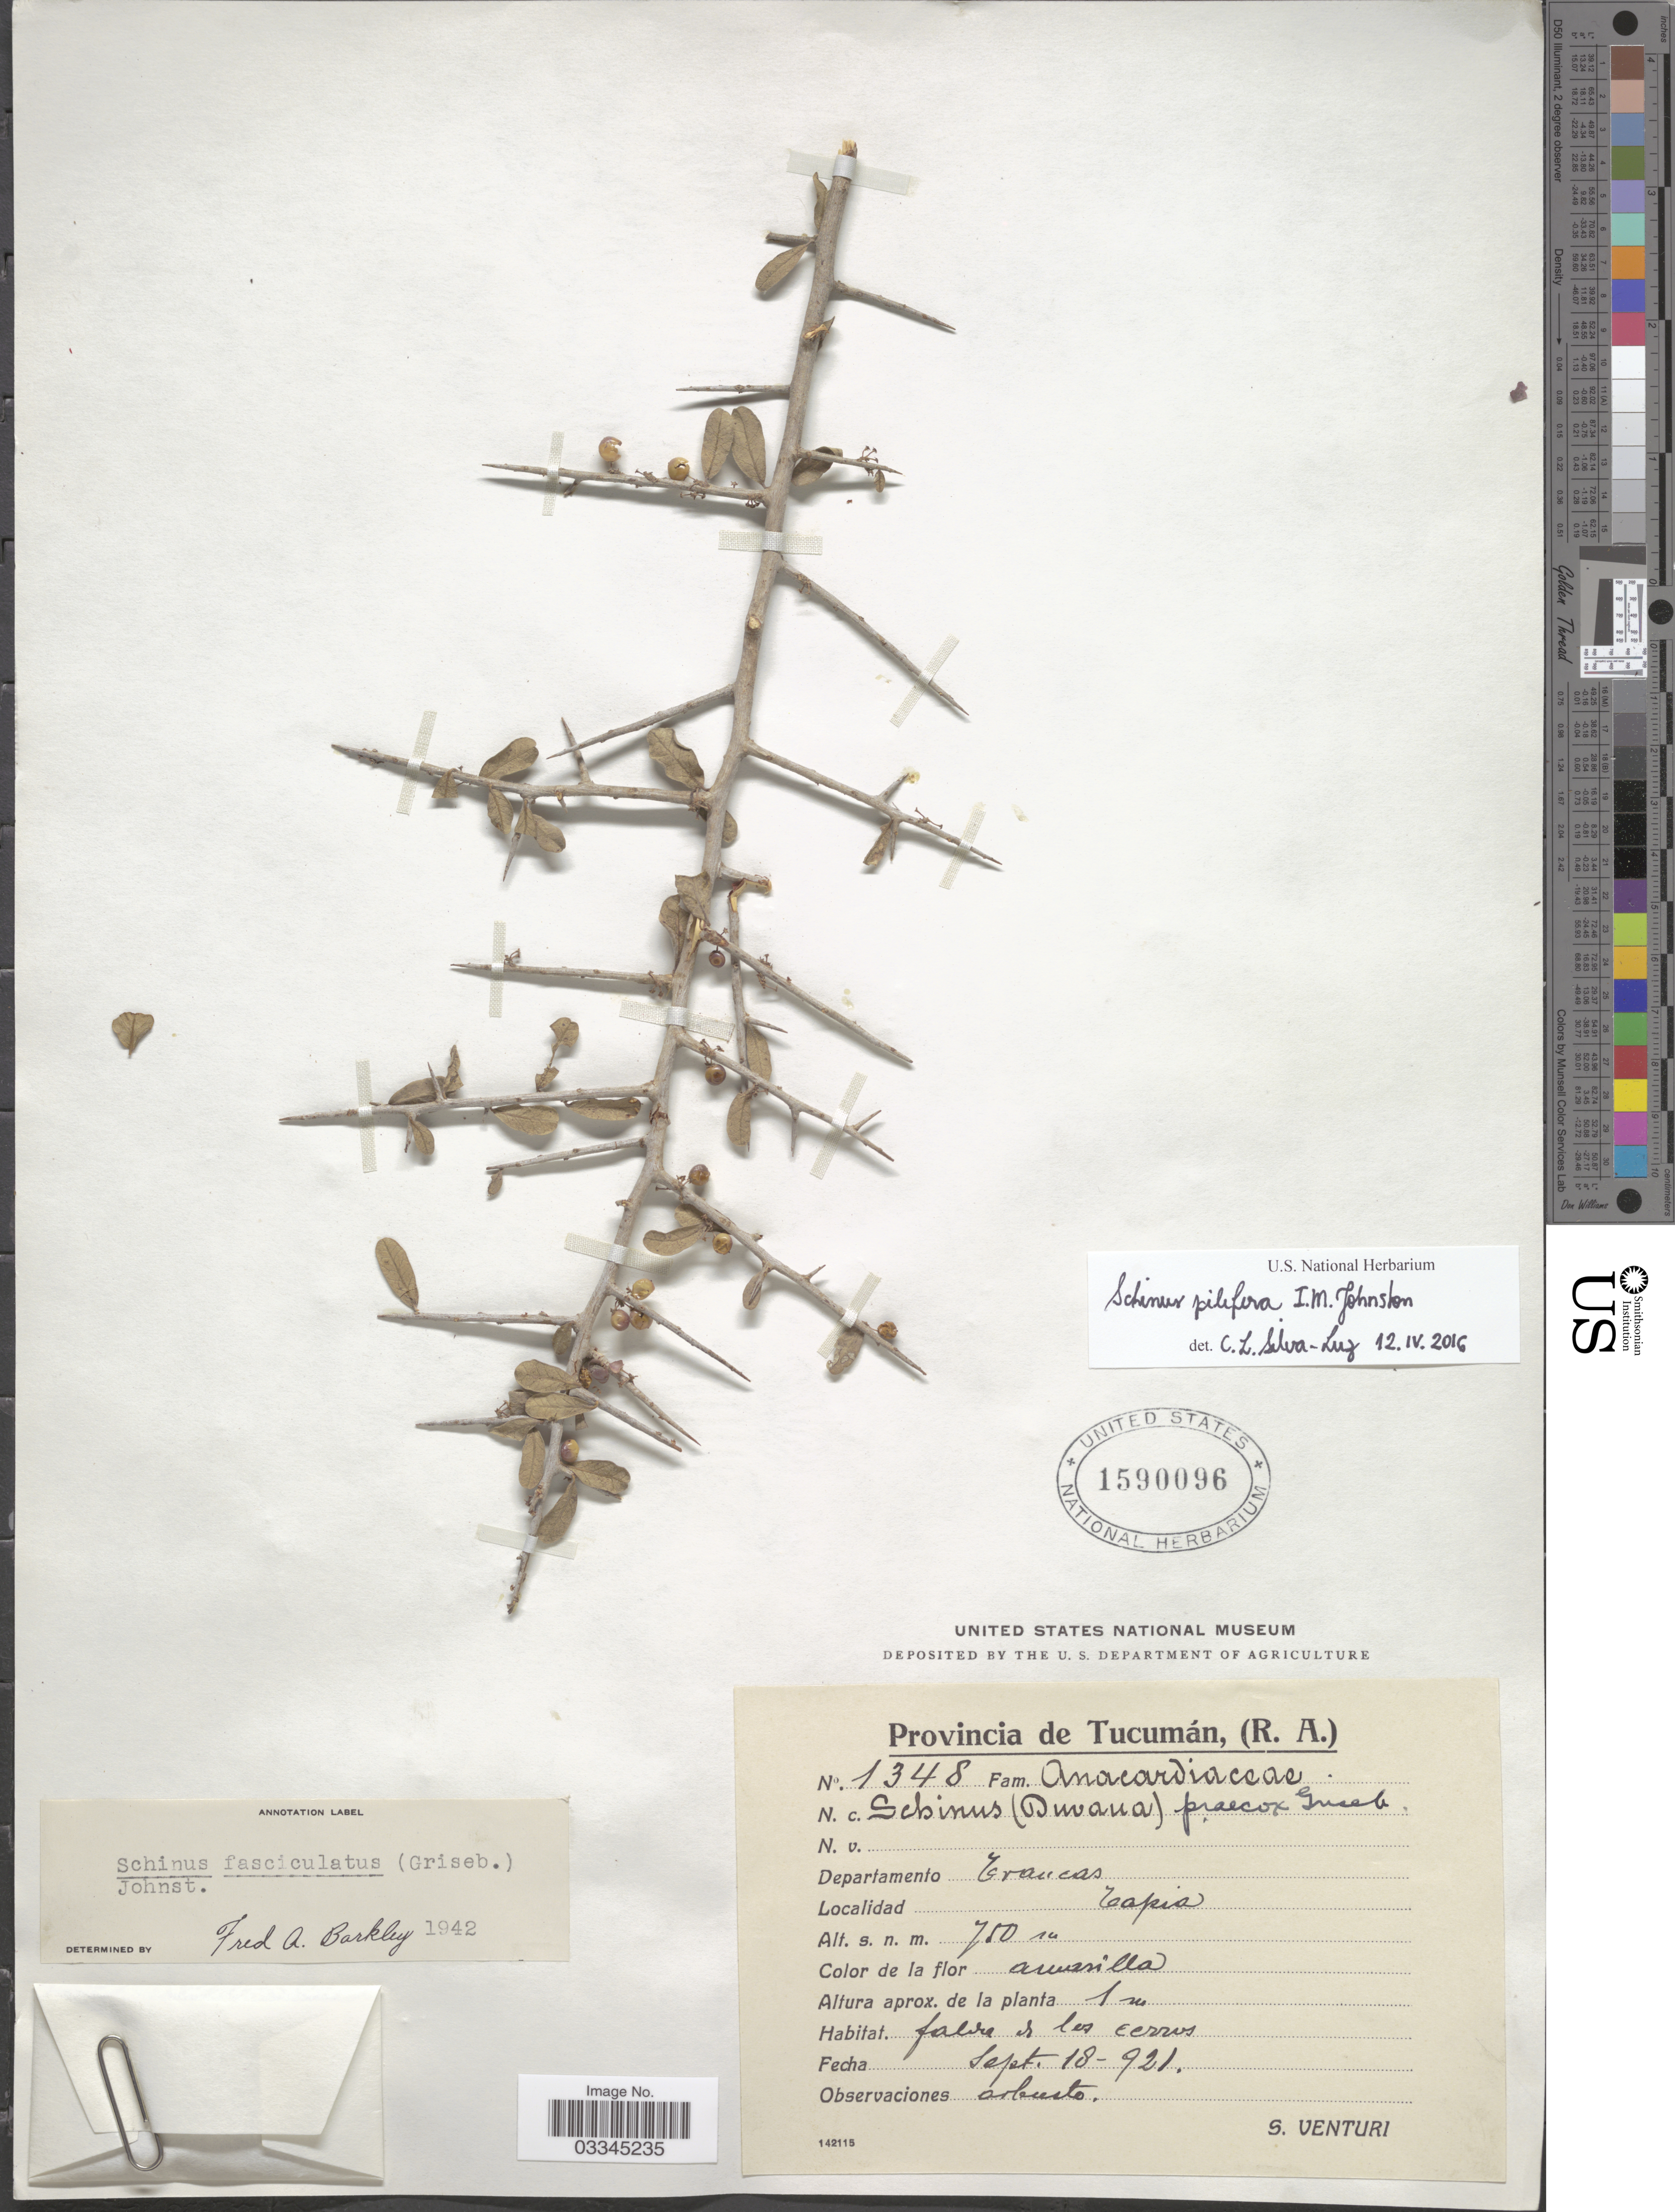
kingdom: Plantae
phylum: Tracheophyta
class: Magnoliopsida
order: Sapindales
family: Anacardiaceae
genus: Schinus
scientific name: Schinus pilifera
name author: I.M. Johnst.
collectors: S. Venturi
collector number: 1348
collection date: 1921-09-18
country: Argentina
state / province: Tucuman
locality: Departamento Trancas, Tapia.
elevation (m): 750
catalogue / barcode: US 1590096